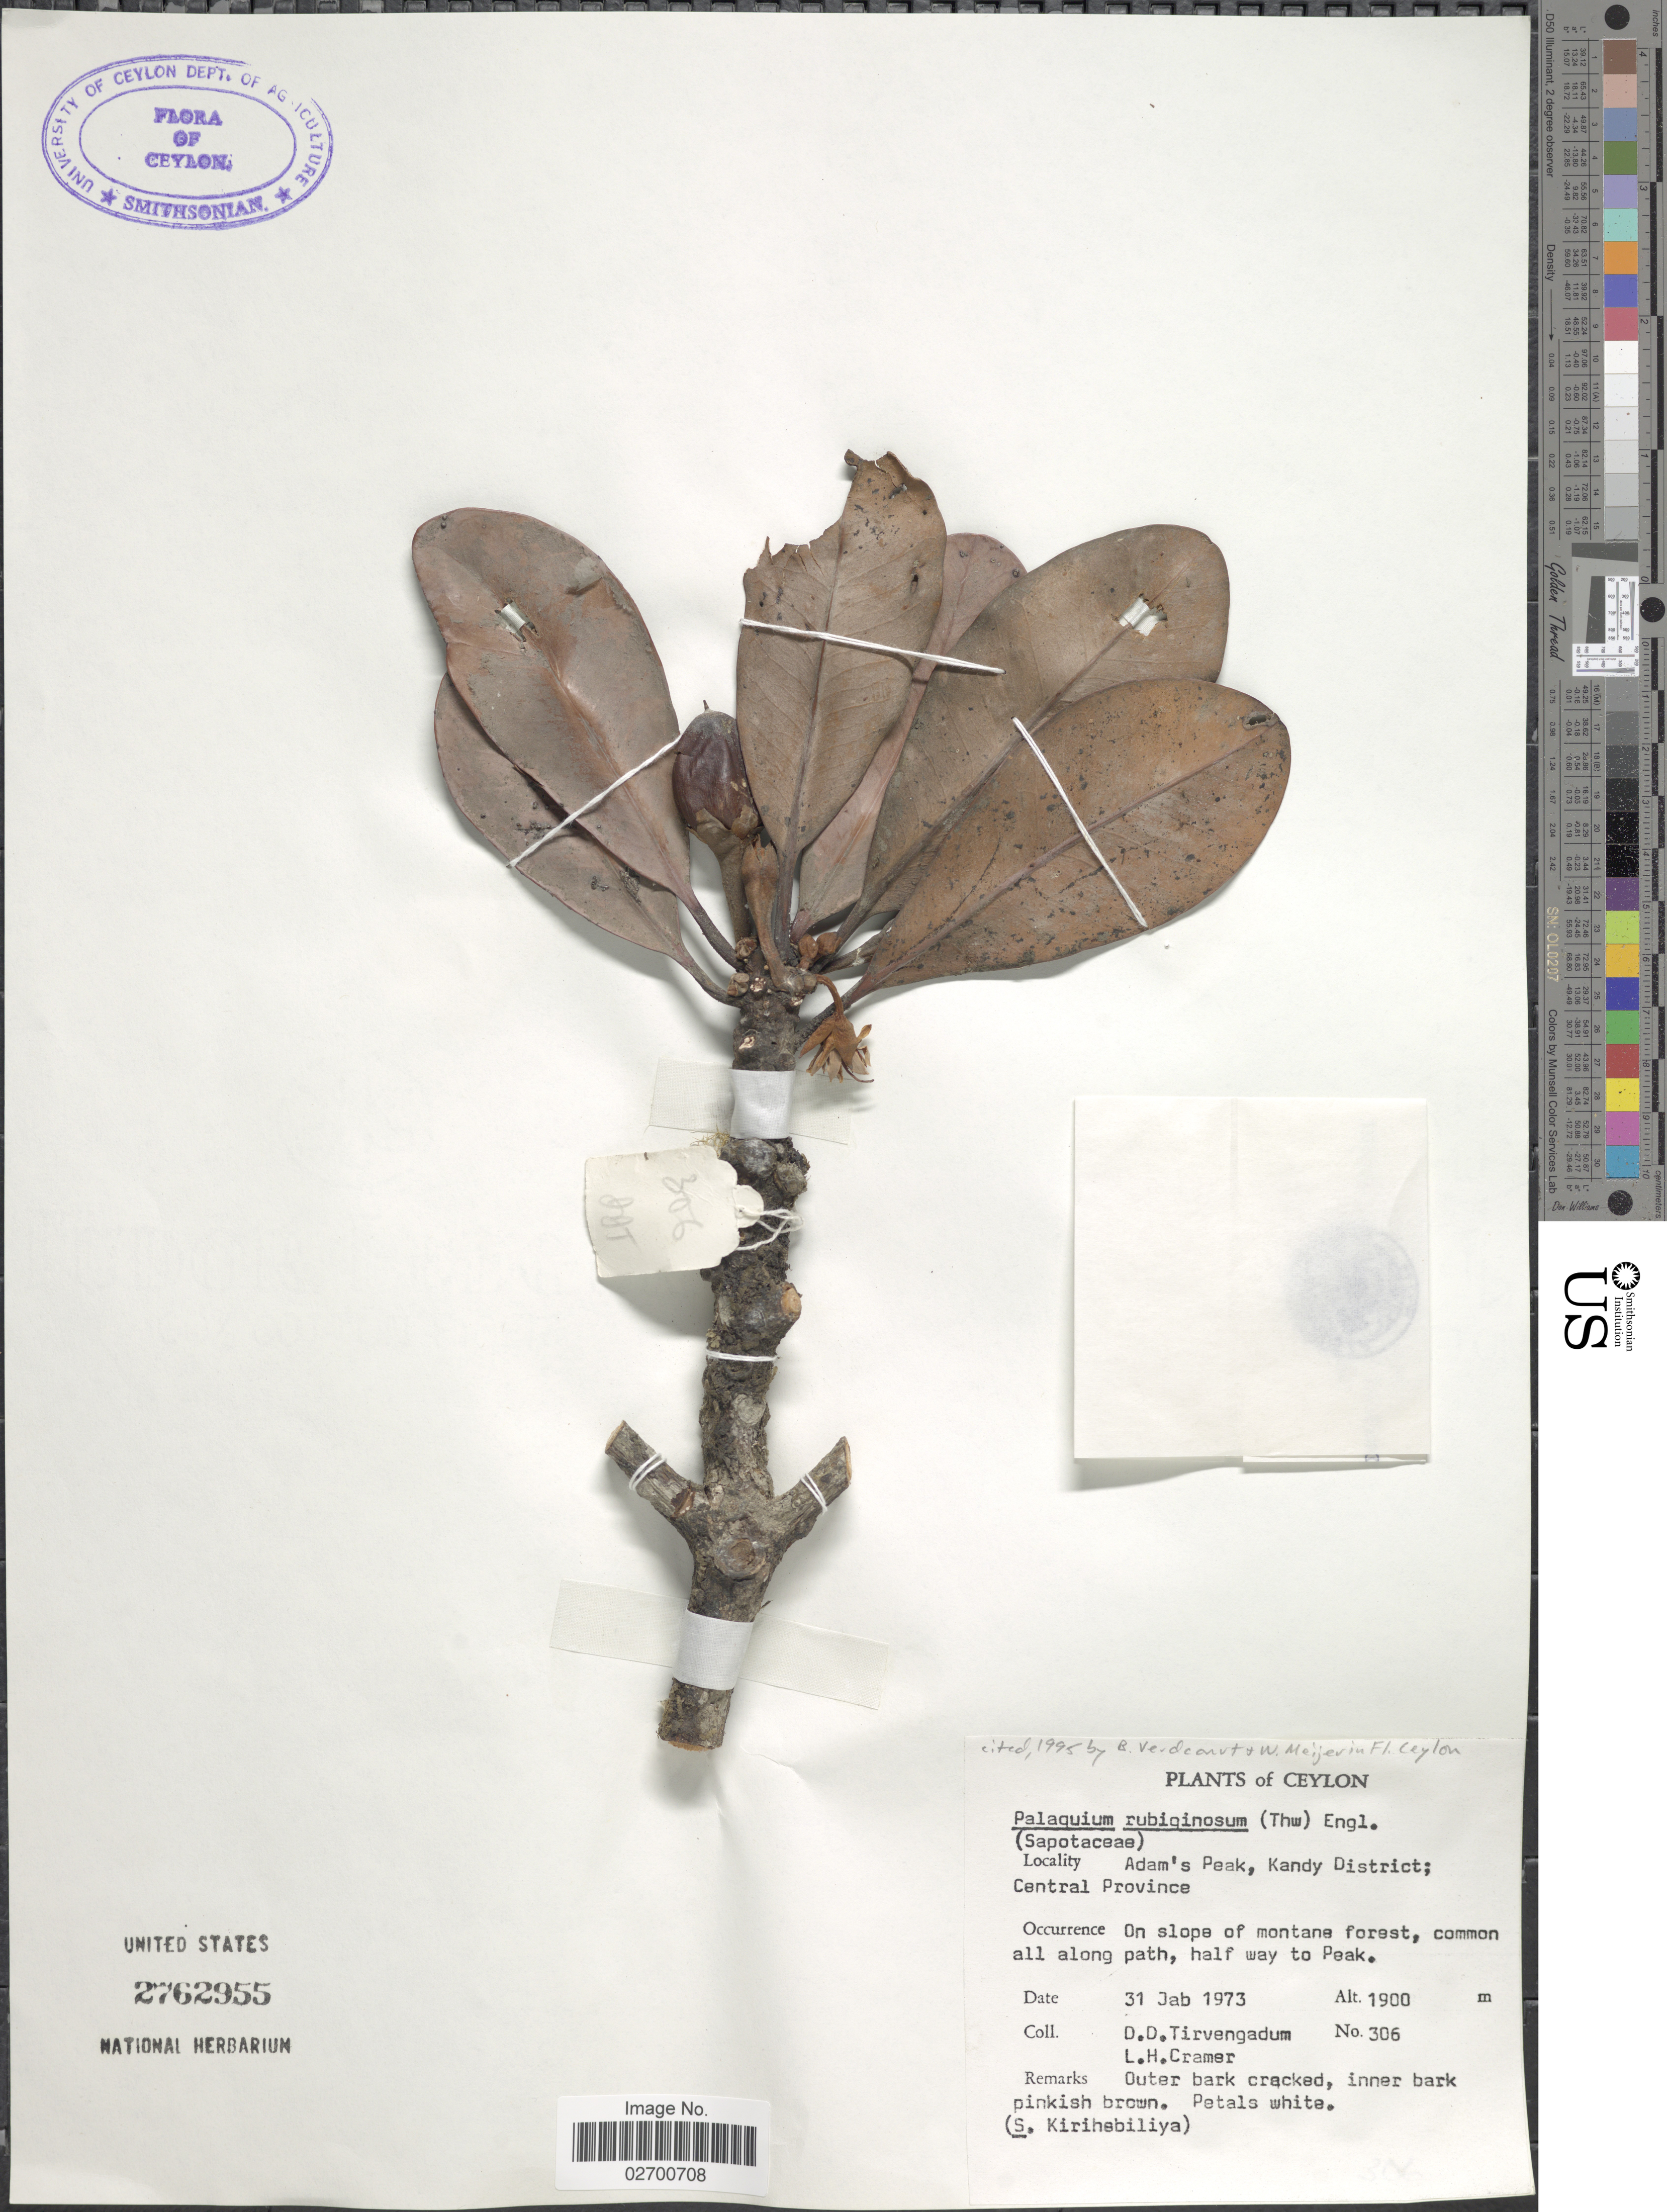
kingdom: Plantae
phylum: Tracheophyta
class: Magnoliopsida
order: Ericales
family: Sapotaceae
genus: Palaquium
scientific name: Palaquium rubiginosum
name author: (Thwaites) Engl.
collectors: D. Tirvengadum & L. H. Cramer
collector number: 306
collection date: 1973-01-31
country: Sri Lanka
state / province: Central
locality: Adam's Peak, Kandy District; Central Province. On slope of montane forest, common all along path, half way to Peak. Ceylon.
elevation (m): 1900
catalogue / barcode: US 2762955